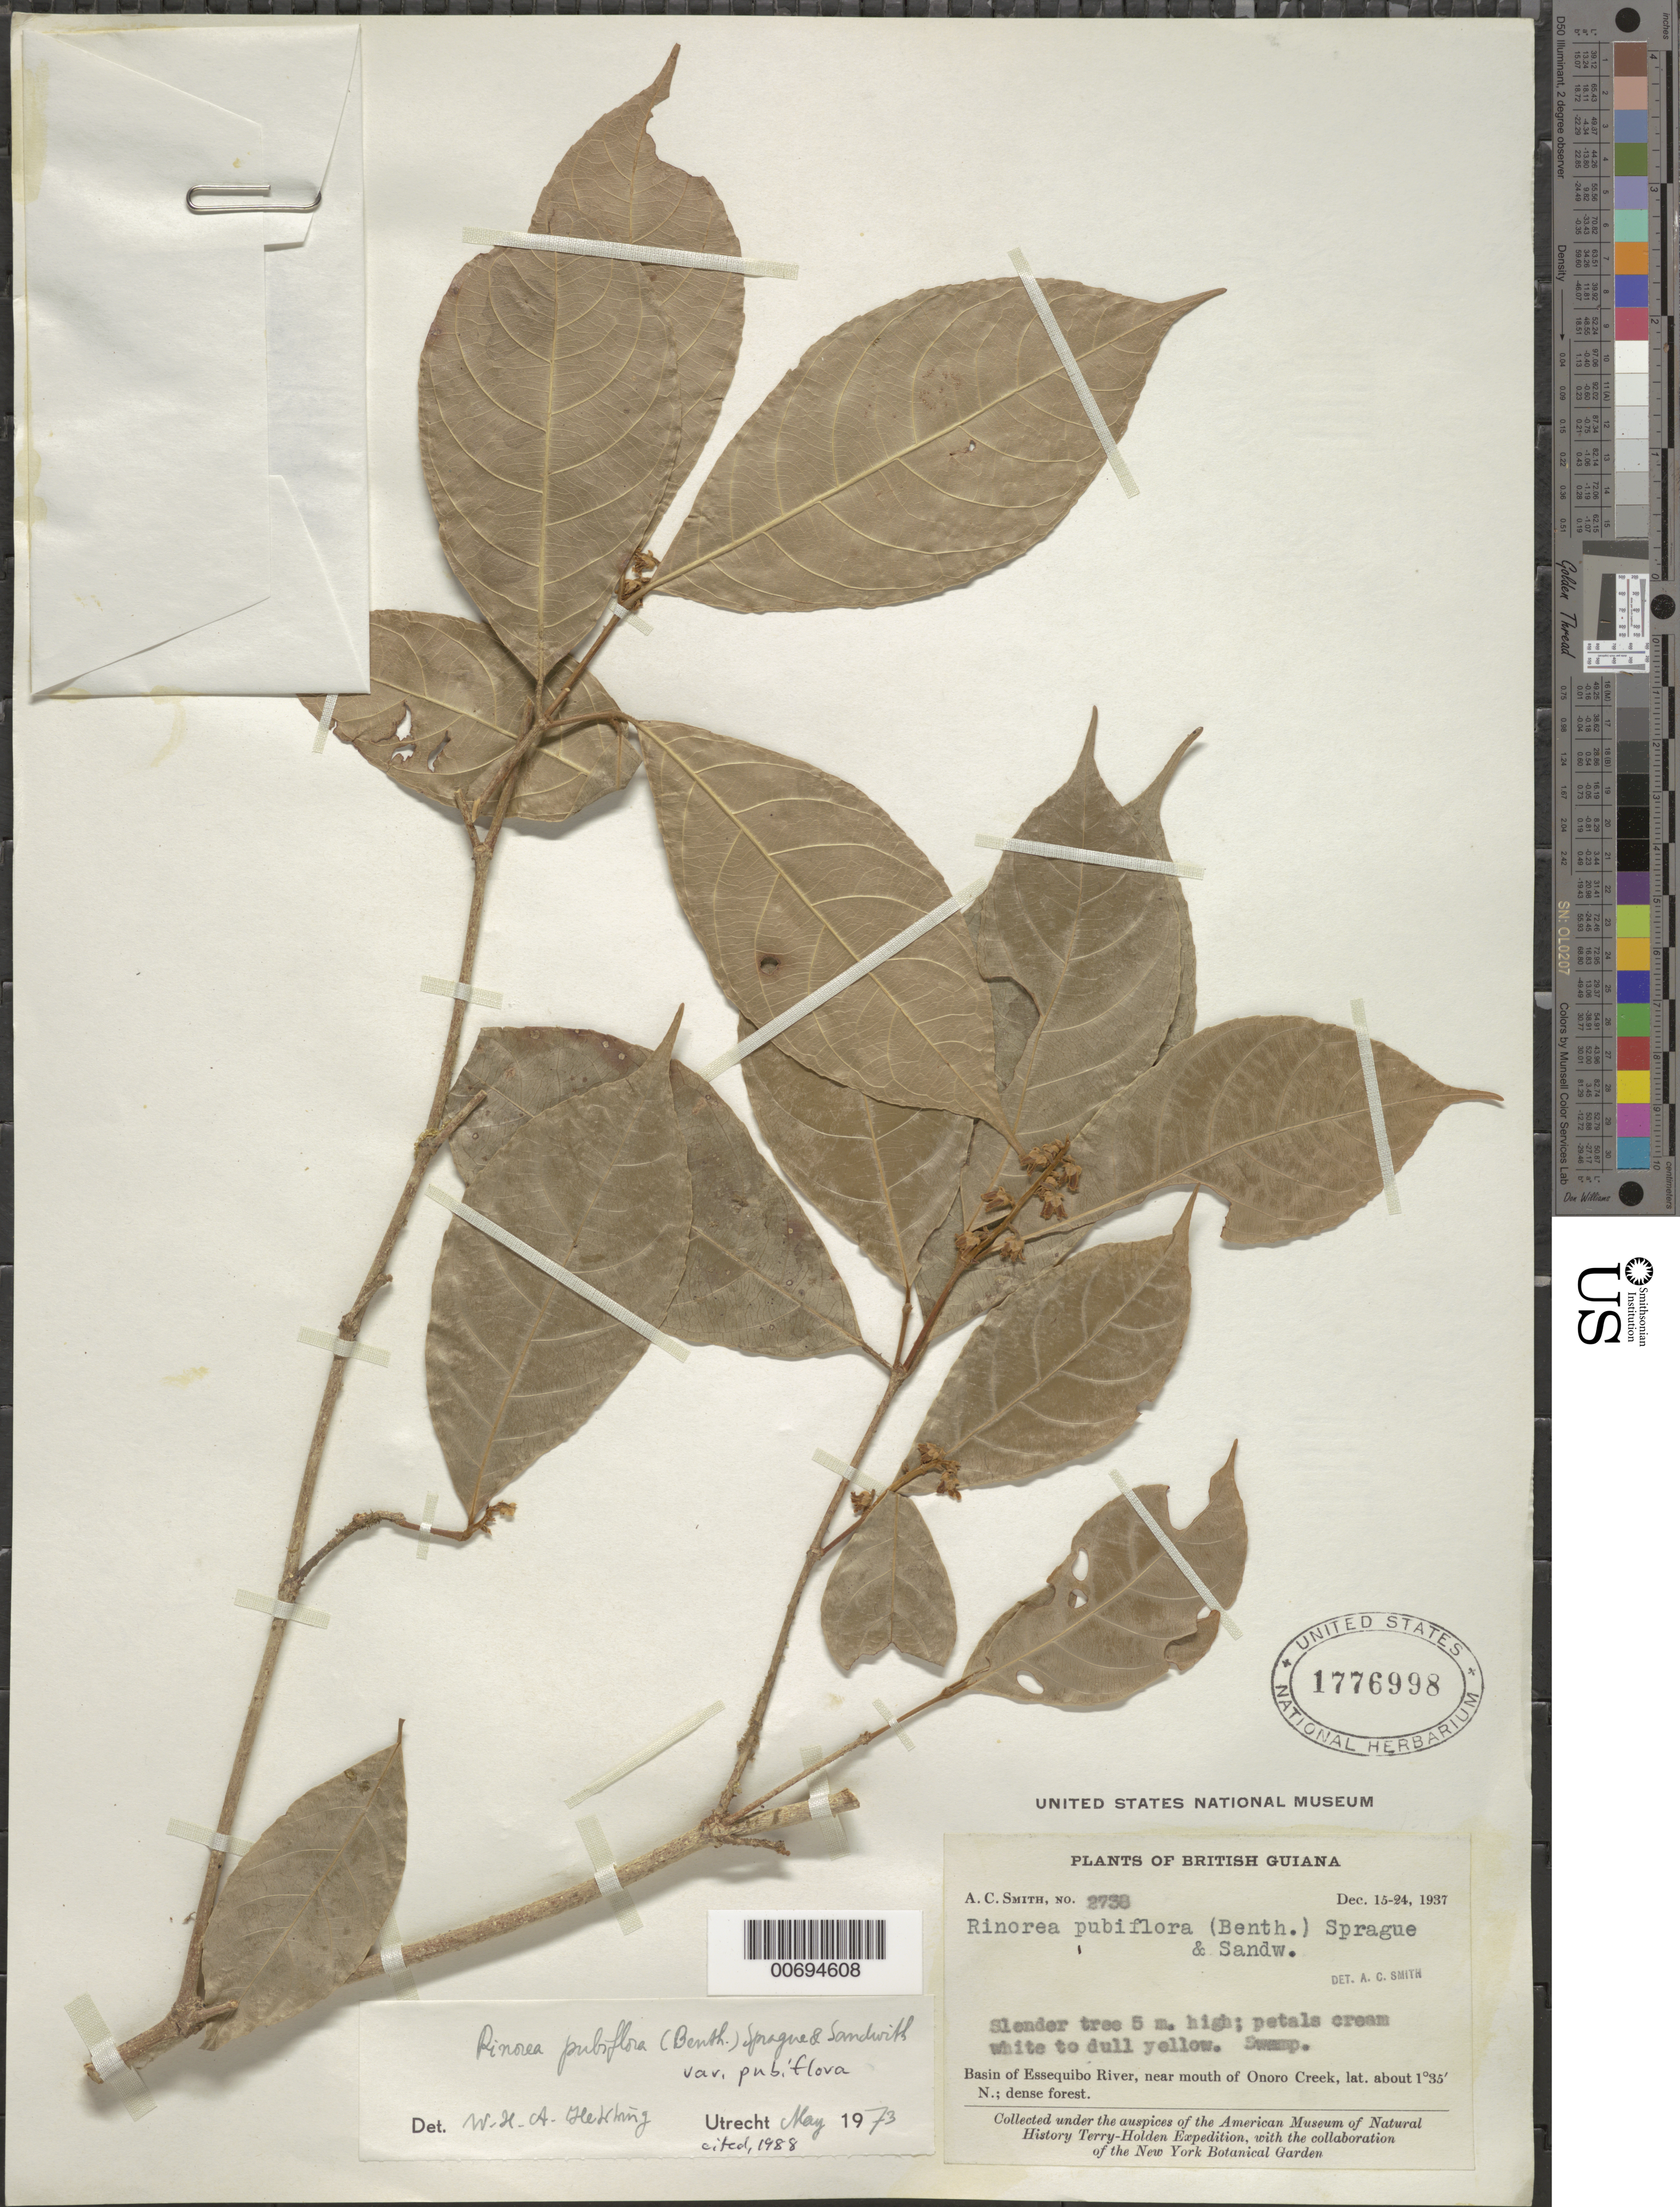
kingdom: Plantae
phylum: Tracheophyta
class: Magnoliopsida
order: Malpighiales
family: Violaceae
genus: Rinorea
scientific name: Rinorea pubiflora var. pubiflora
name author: (Benth.) Sprague & Sandwith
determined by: Hekking, W. H. A.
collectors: A. C. Smith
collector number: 2738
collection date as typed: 15-Dec-37 to 24-Dec-37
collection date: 1937-12-15/1937-12-24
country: Guyana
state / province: U. Takutu-U. Essequibo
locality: Onoro Creek (near mouth), Essequibo River basin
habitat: Swamp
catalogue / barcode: US 1776998